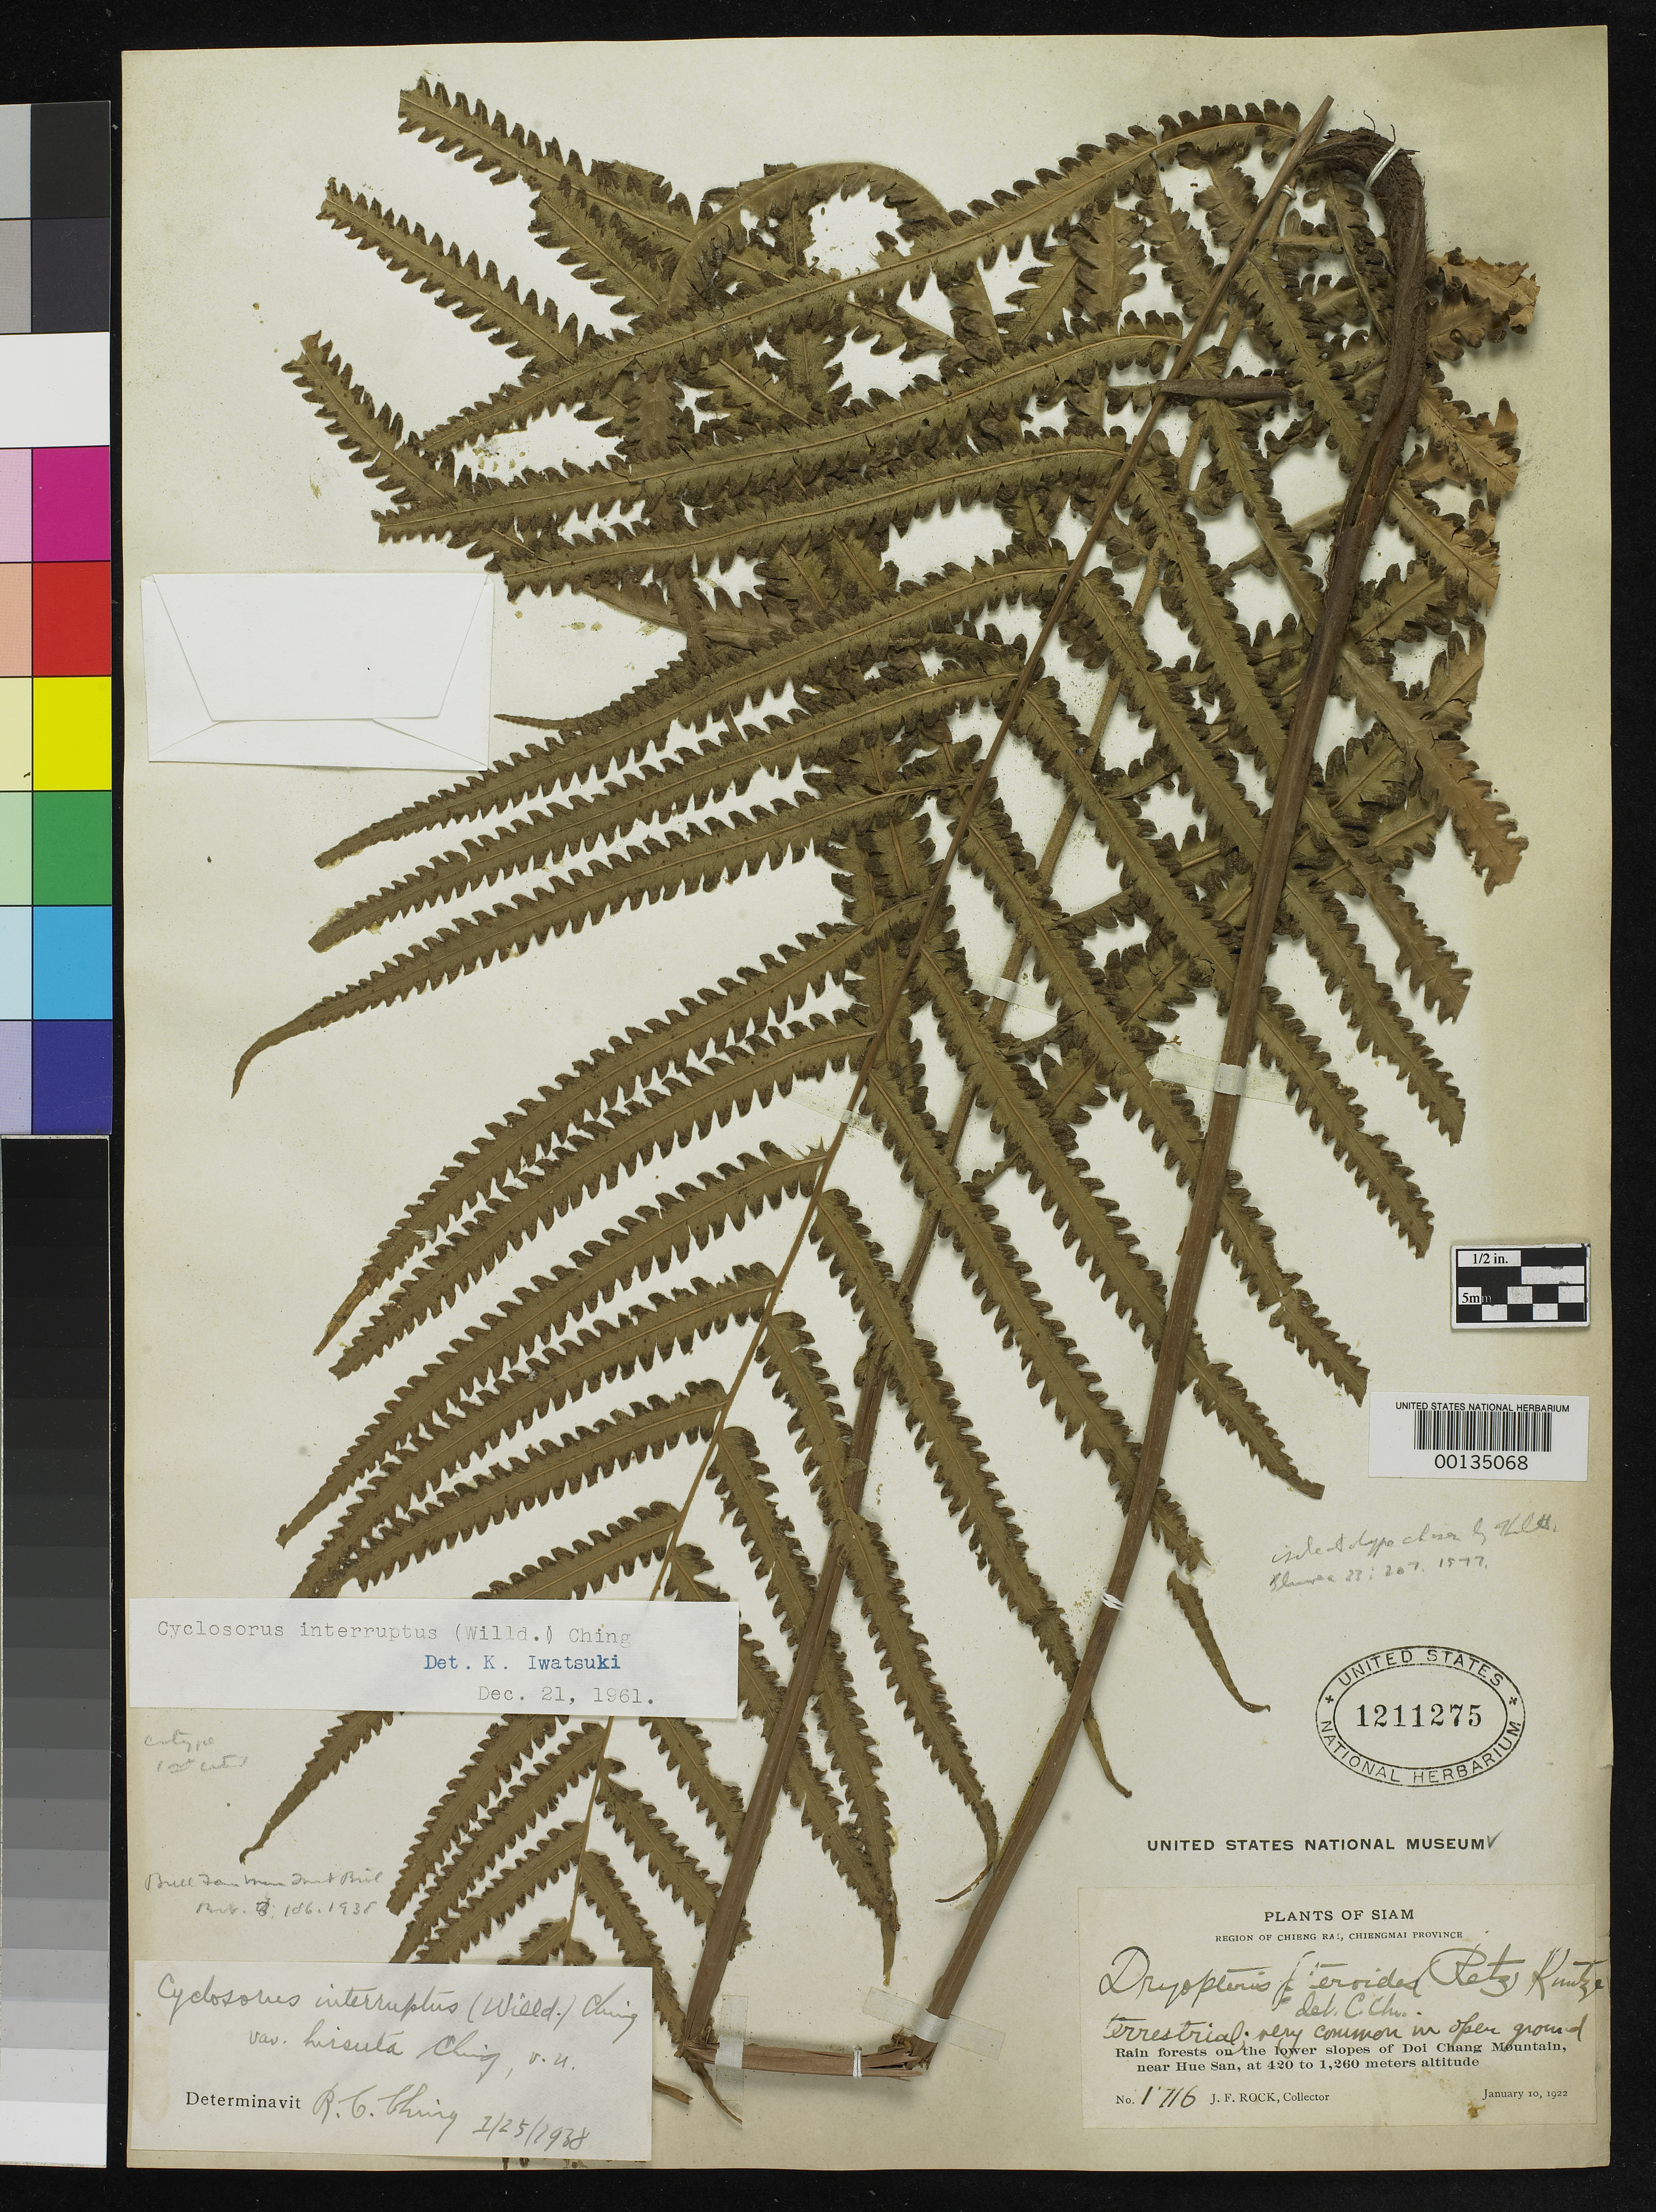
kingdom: Plantae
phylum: Tracheophyta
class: Polypodiopsida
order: Polypodiales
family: Thelypteridaceae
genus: Cyclosorus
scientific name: Cyclosorus interruptus var. hirsuta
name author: Ching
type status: Lectotype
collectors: J. F. Rock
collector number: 1716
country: Thailand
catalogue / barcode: US 1211275